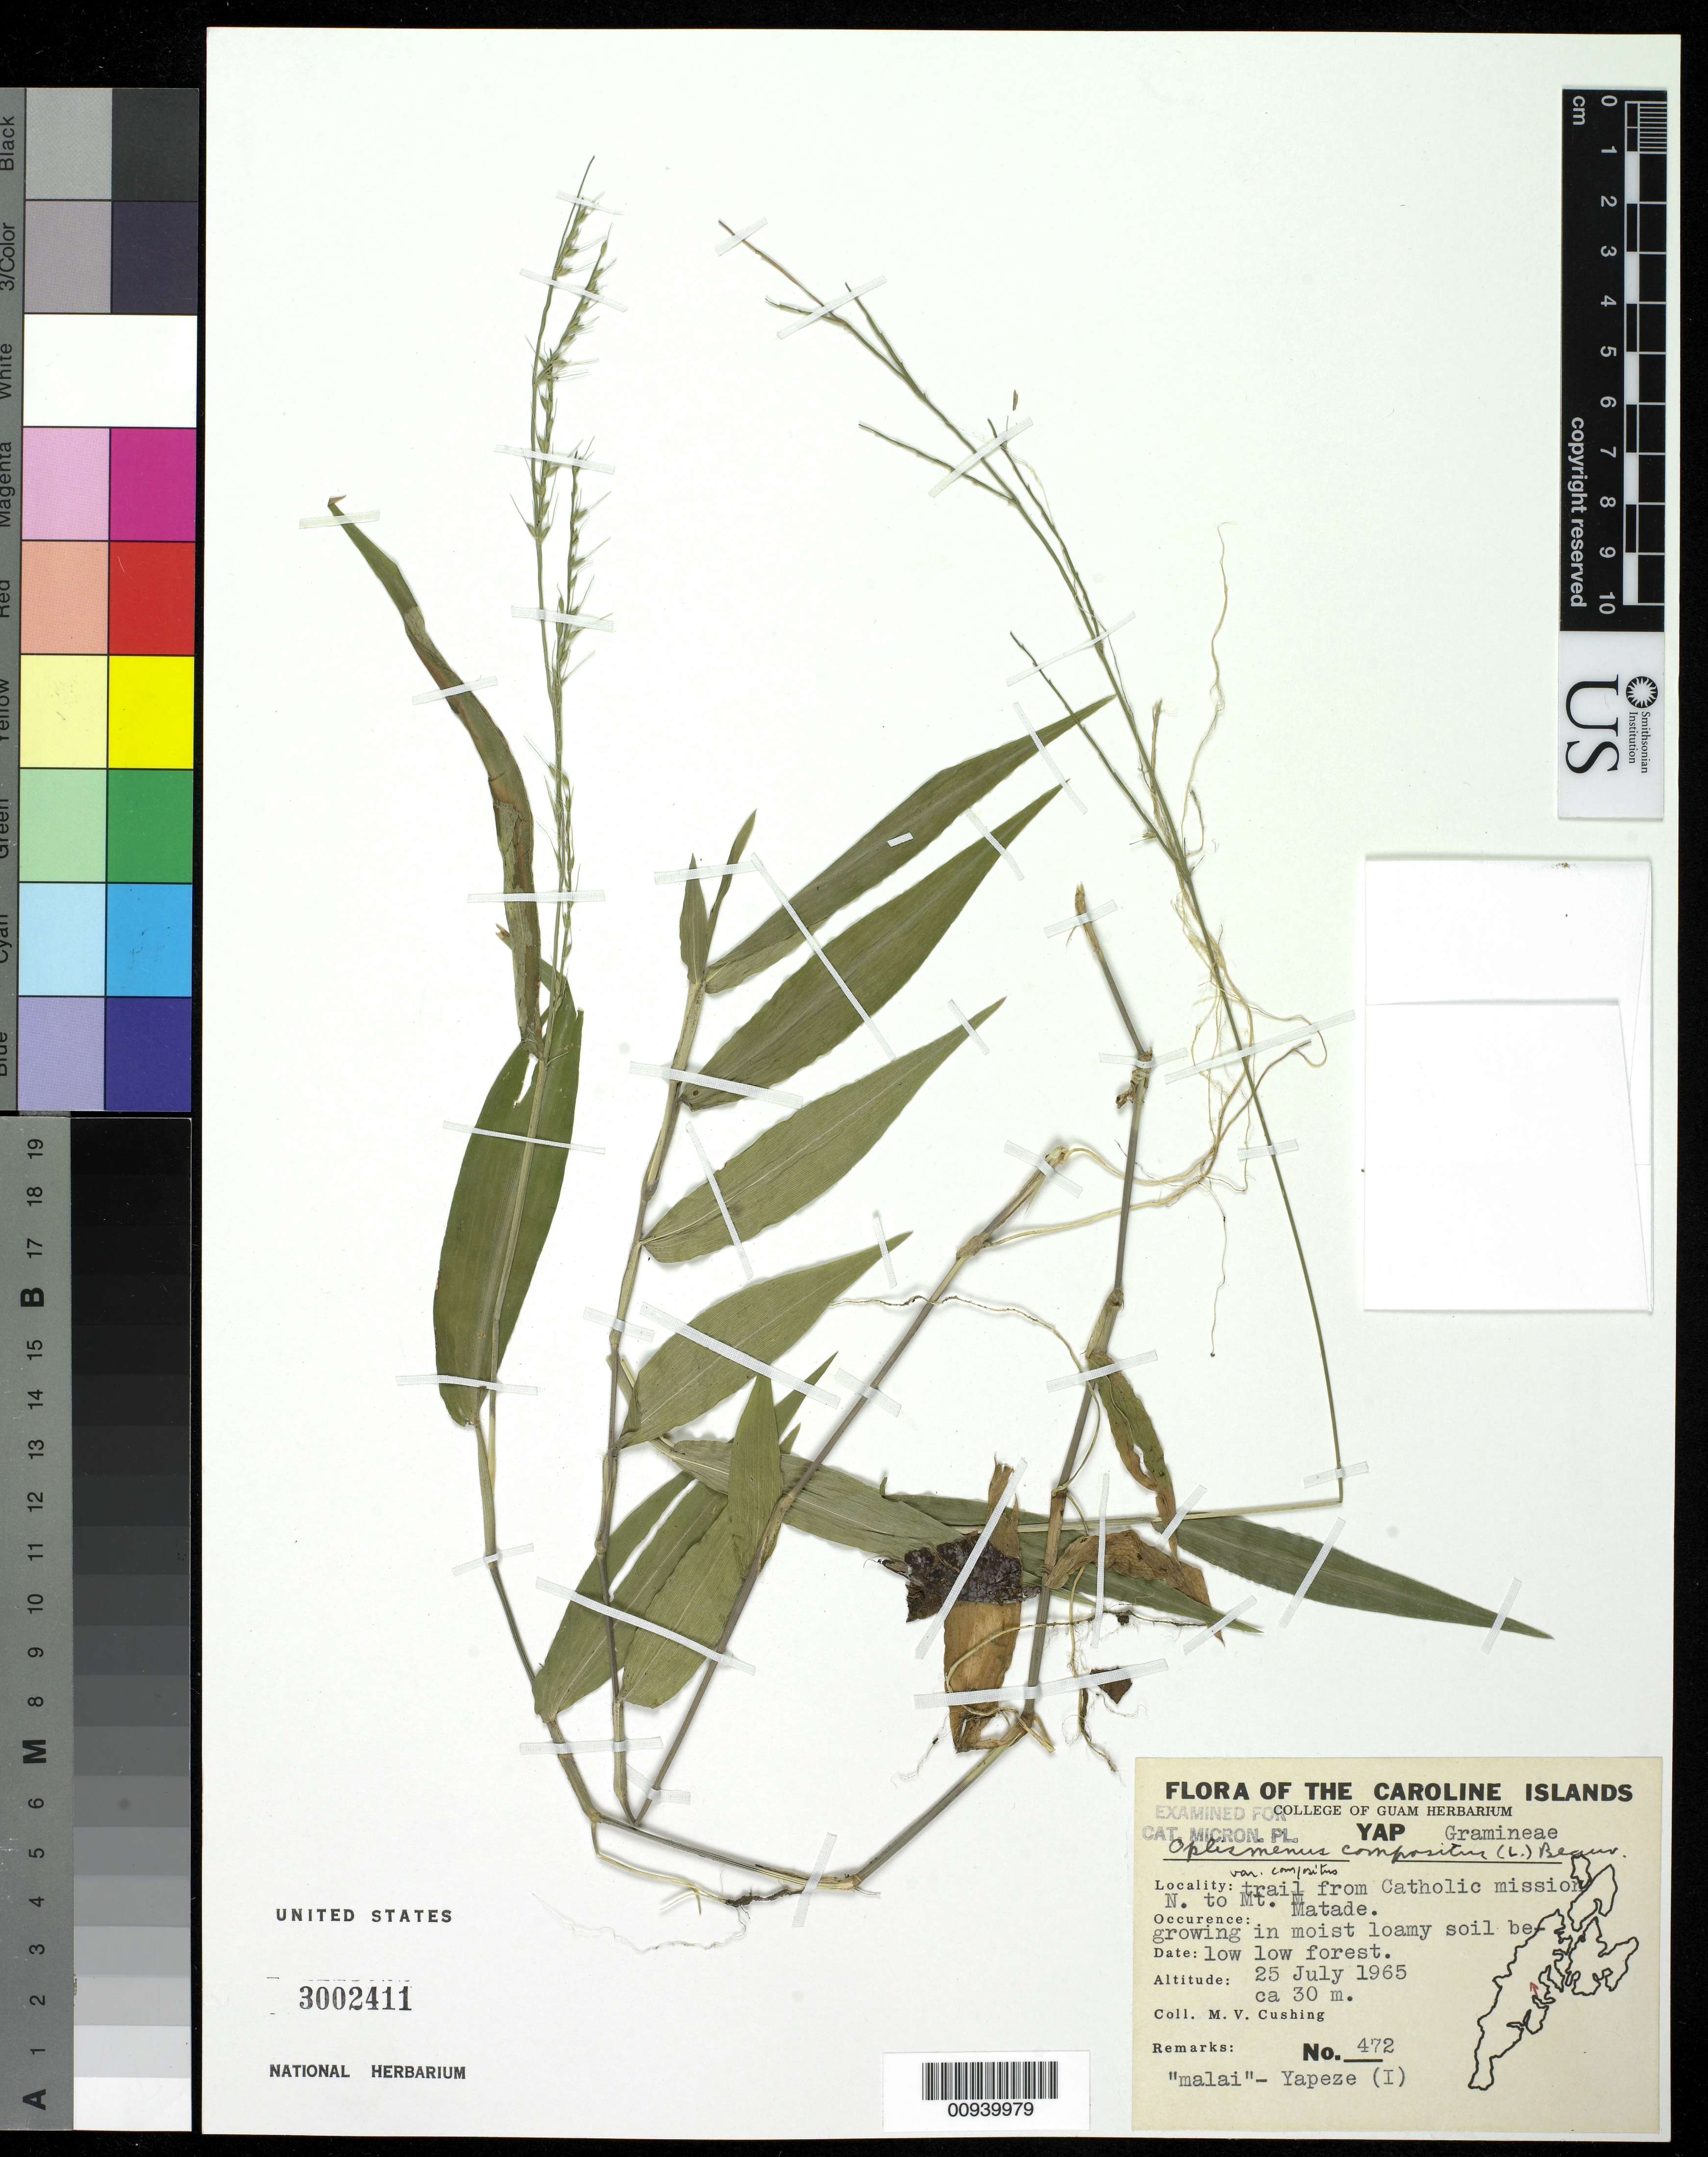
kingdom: Plantae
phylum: Tracheophyta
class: Liliopsida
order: Poales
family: Poaceae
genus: Oplismenus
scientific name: Oplismenus compositus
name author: (L.) P. Beauv.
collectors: M. V. Cushing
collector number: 472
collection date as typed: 25 Jul 1965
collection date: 1965-07-25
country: Micronesia, Federated States of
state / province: Yap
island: Yap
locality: trail from Catholic Mission N. to Mt. Matade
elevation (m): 30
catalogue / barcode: US 3002411